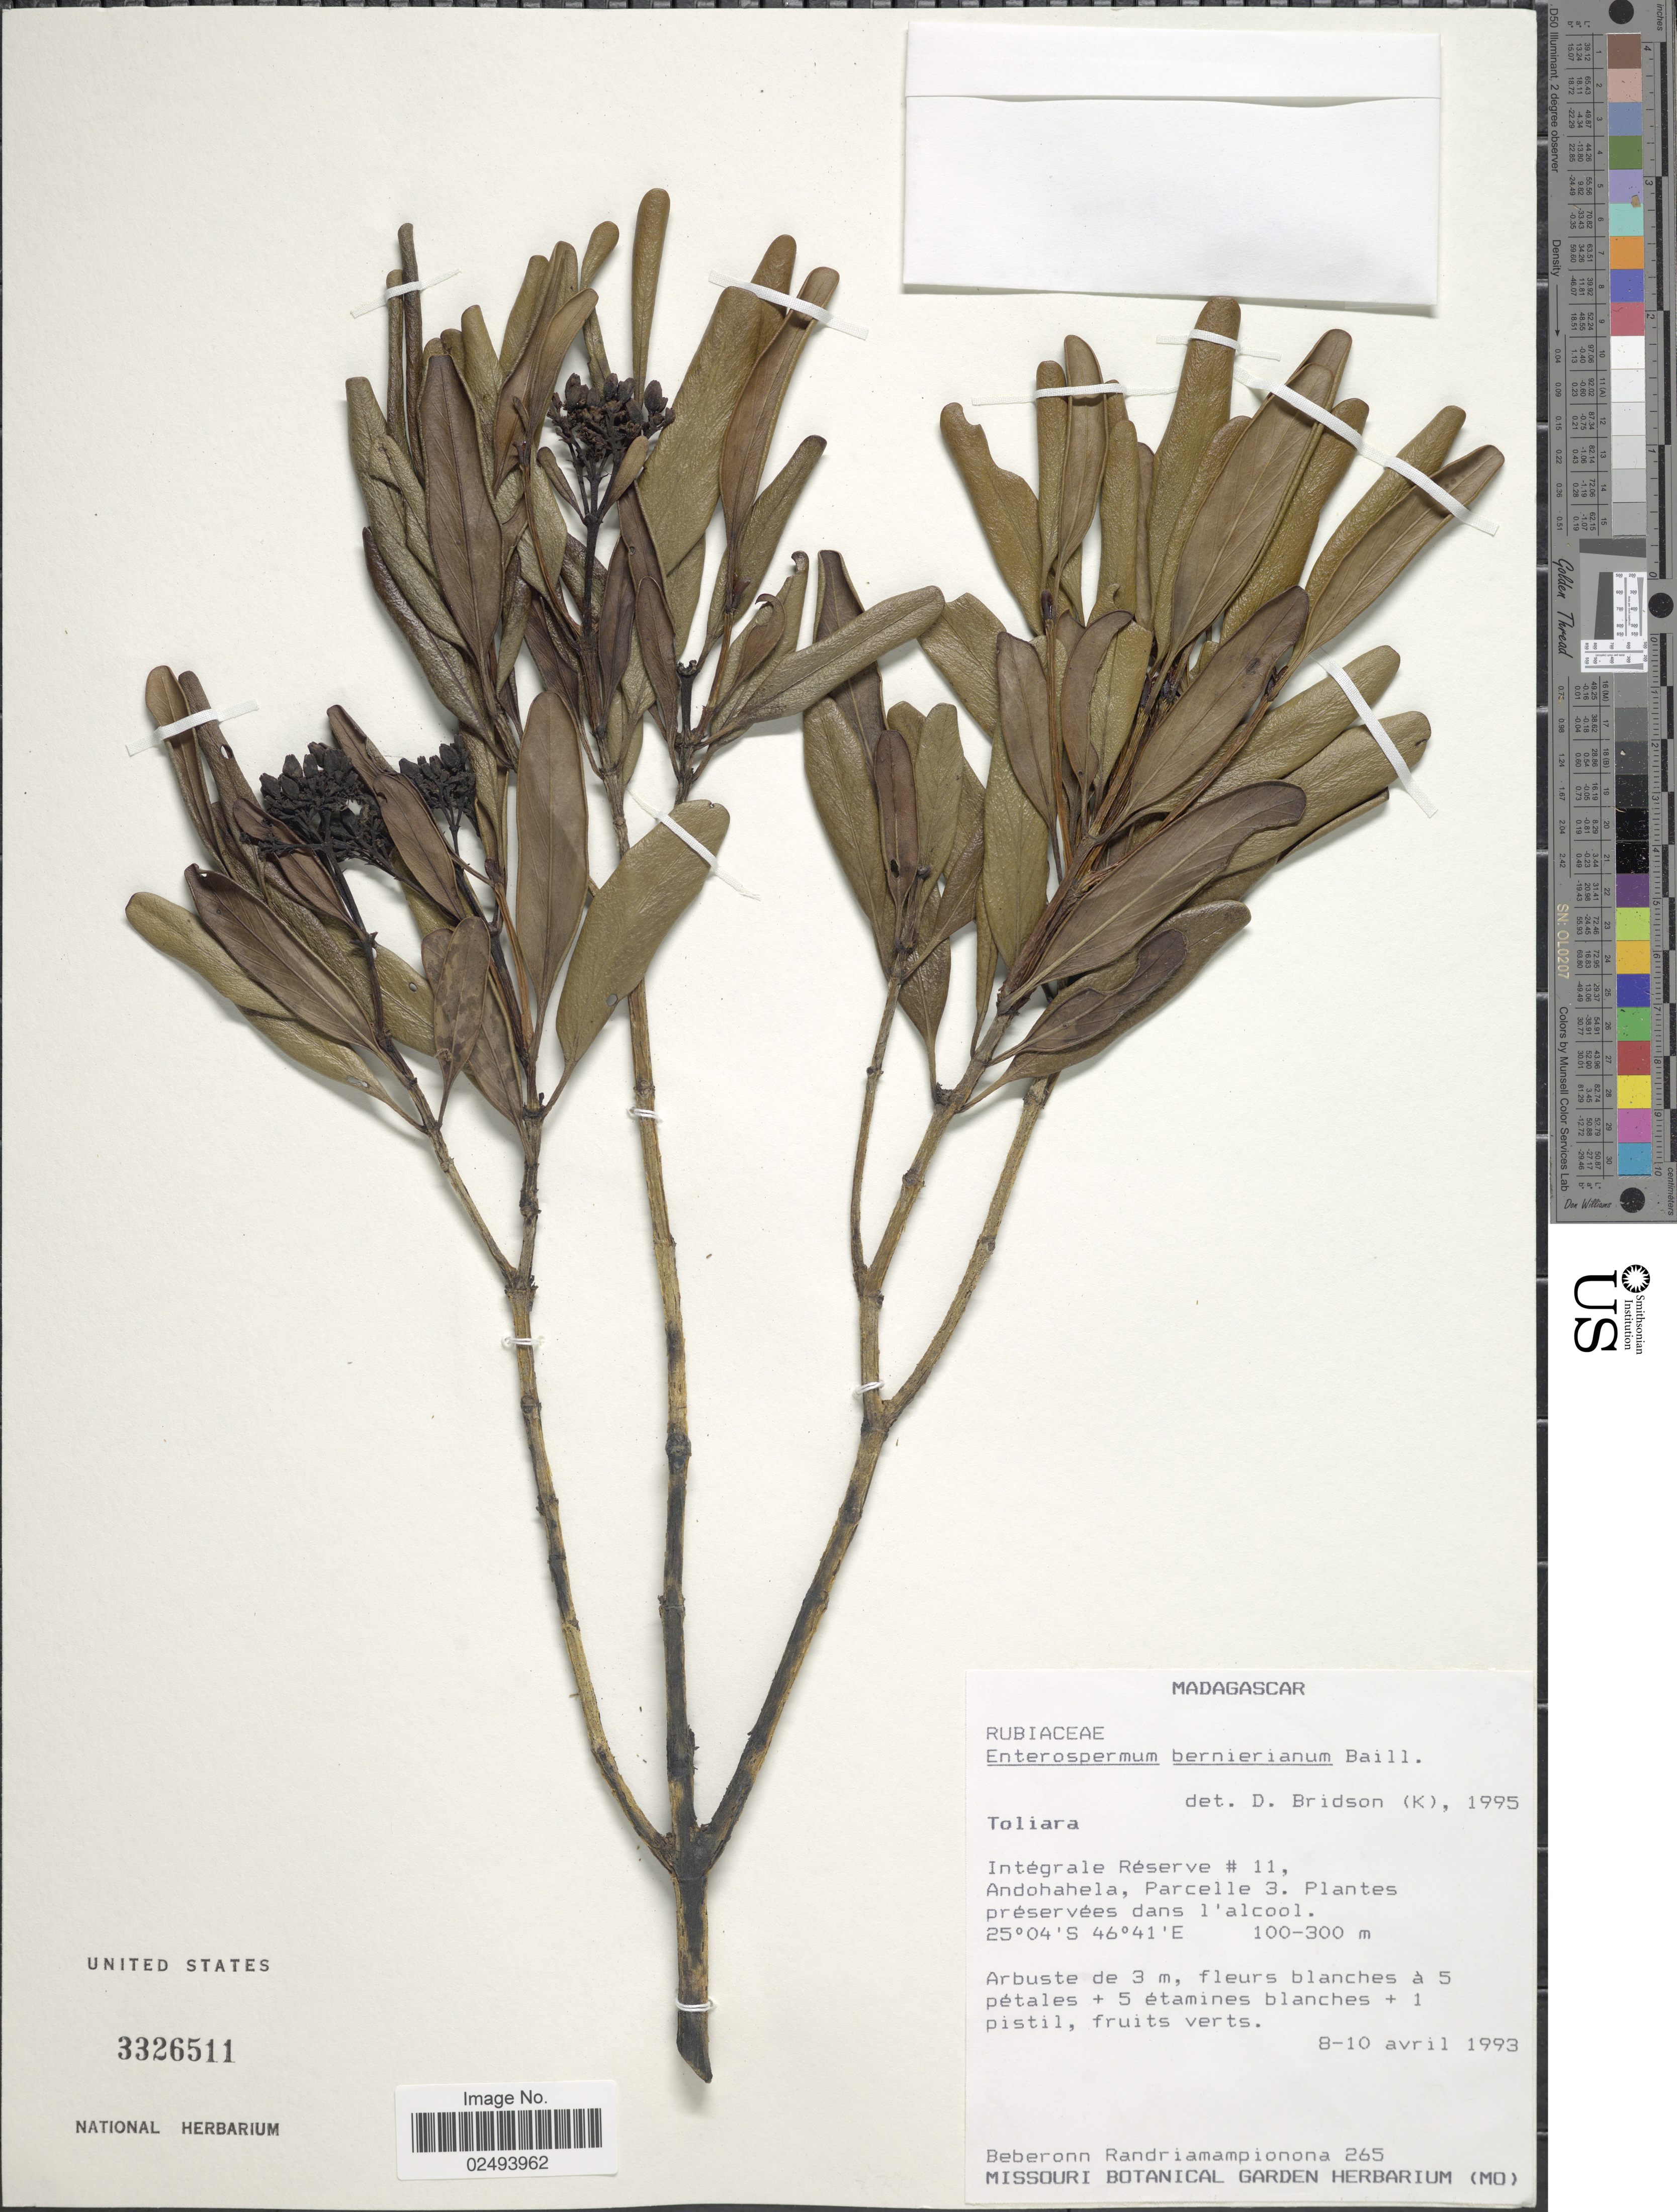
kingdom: Plantae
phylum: Tracheophyta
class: Magnoliopsida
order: Gentianales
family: Rubiaceae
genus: Coptosperma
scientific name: Coptosperma bernierianum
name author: (Baill.) De Block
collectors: B. Randriamampionona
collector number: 265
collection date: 1993-04-08/1993-04-10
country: Madagascar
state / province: Anosy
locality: Integrale Reserve # 11, Andohahela, Parcelle 3. Plantes preservees dans l' alcool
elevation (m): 100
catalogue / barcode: US 3326511